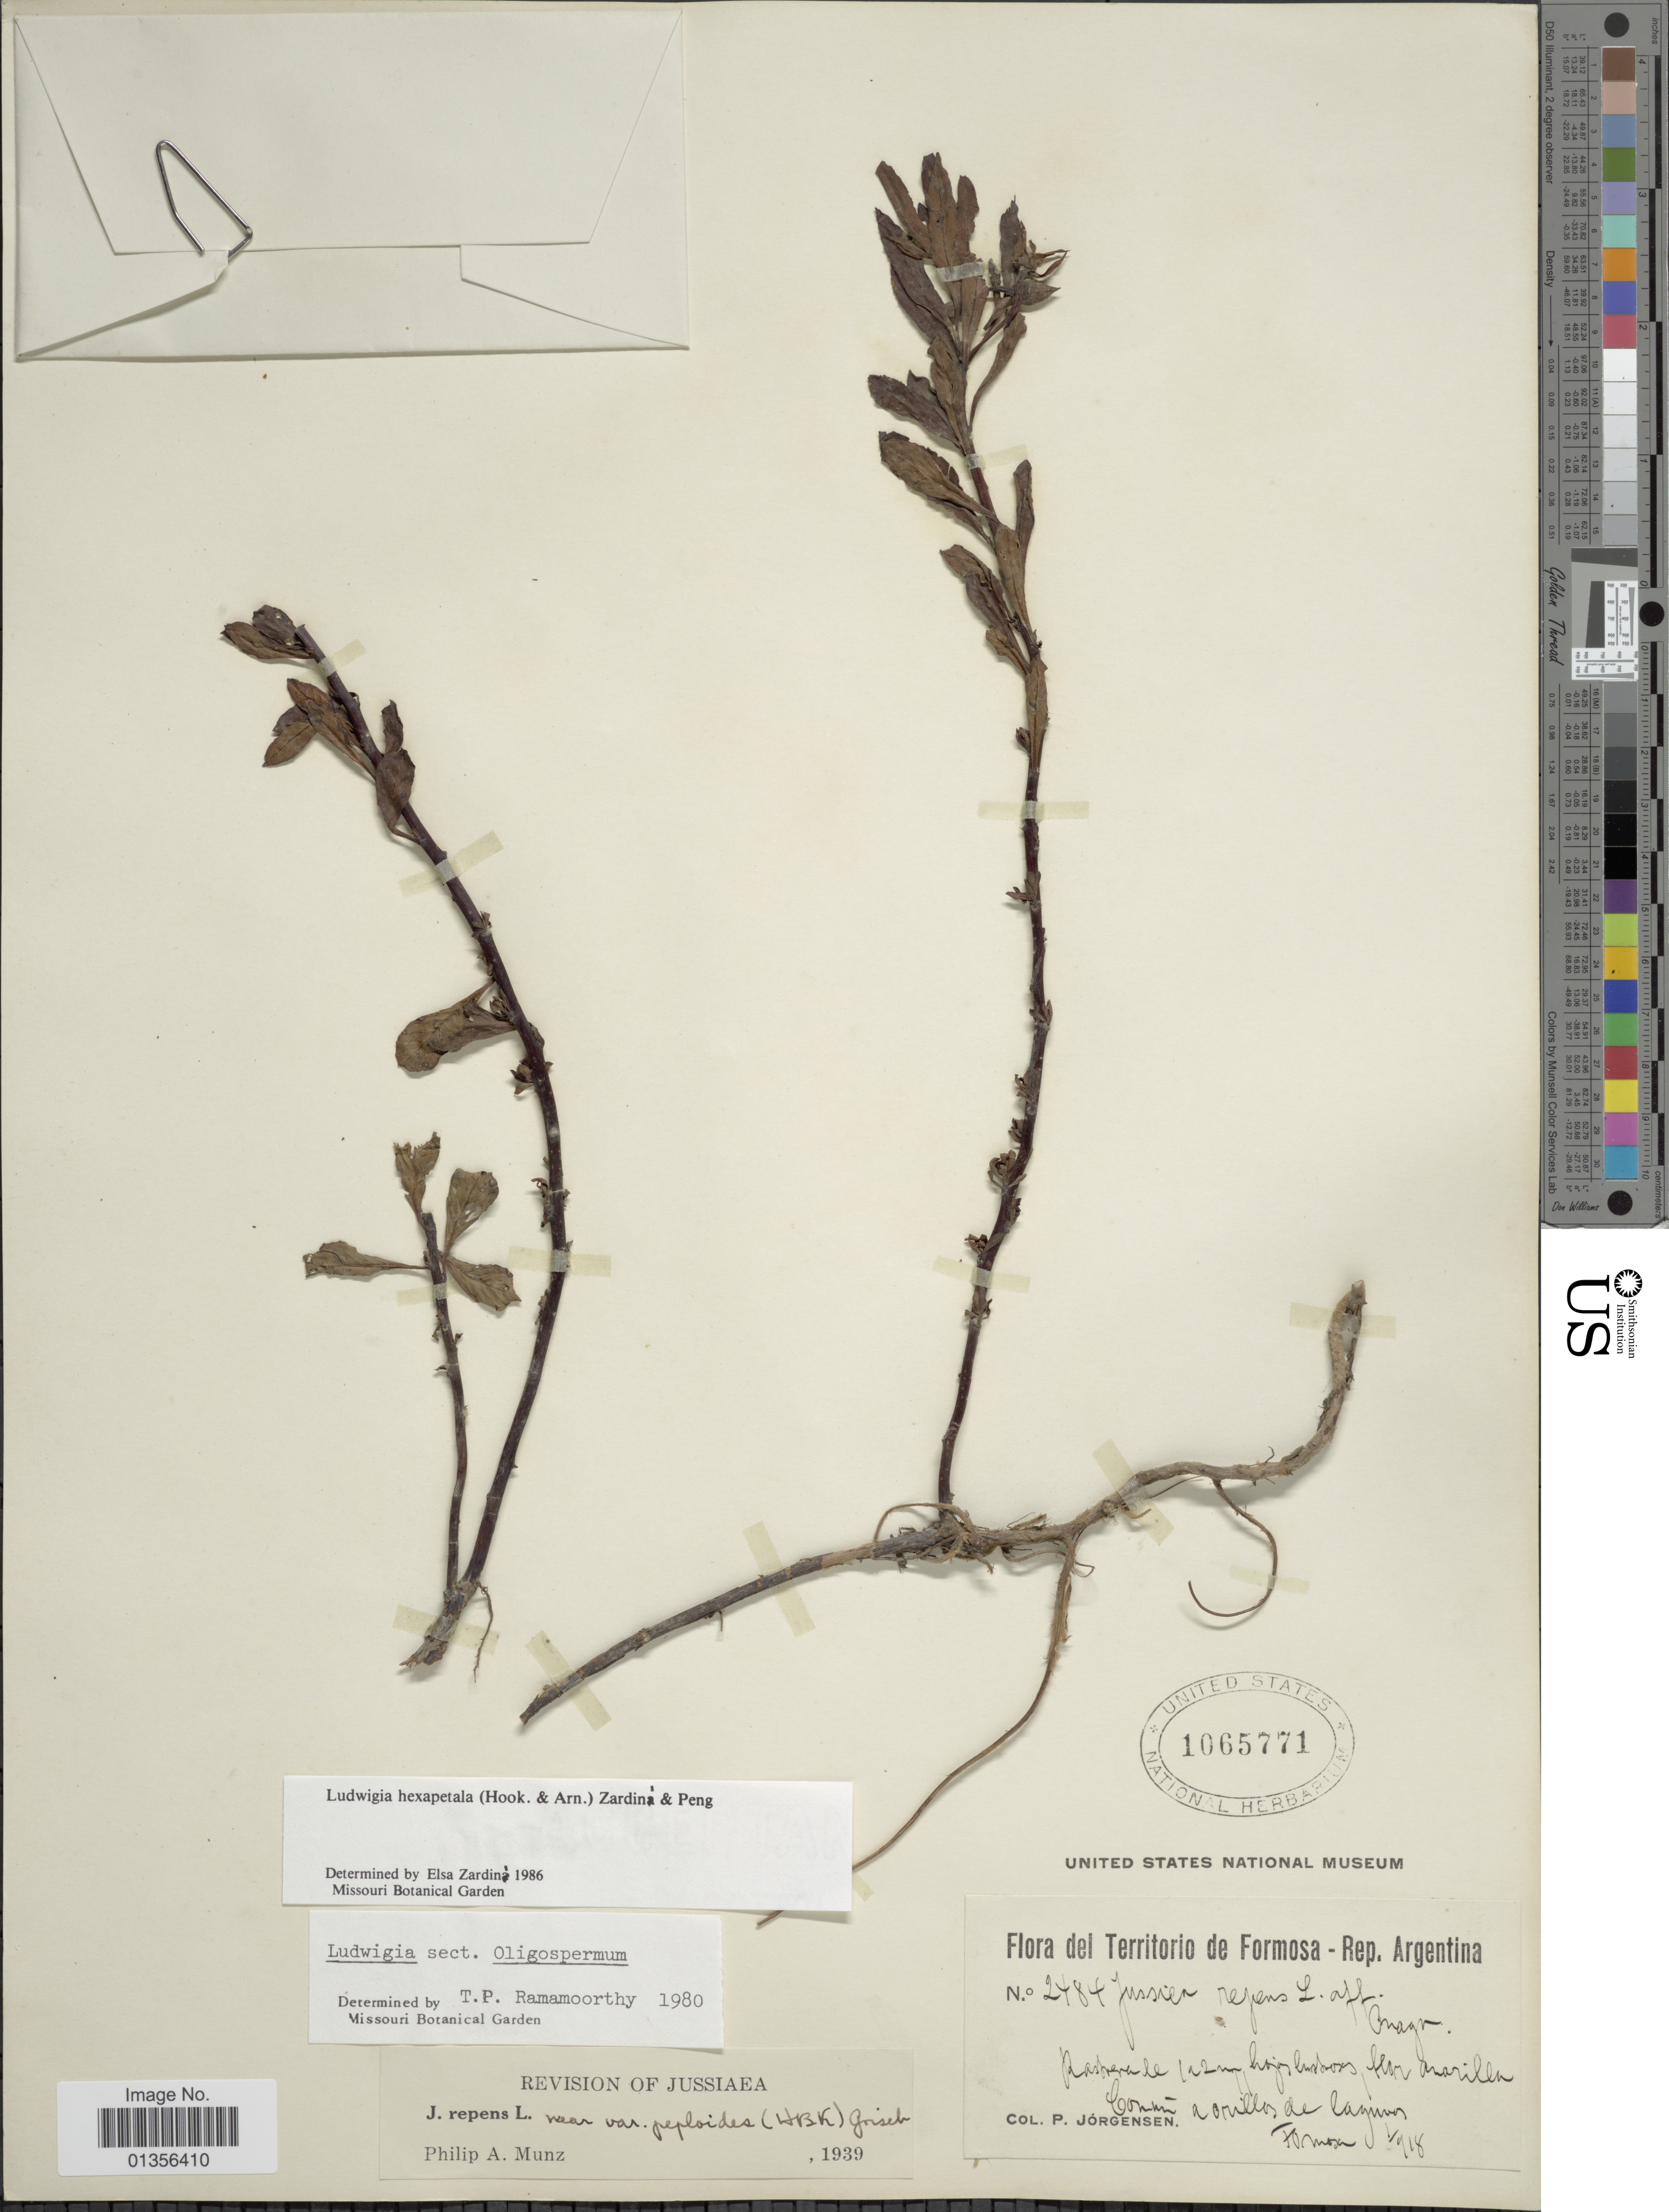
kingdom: Plantae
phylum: Tracheophyta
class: Magnoliopsida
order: Myrtales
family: Onagraceae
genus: Ludwigia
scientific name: Ludwigia hexapetala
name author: (Hook. & Arn.) Zardini et al.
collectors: P. Jörgensen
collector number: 2484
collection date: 1918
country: Argentina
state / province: Formosa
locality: Rep. Argentina, Comun a orillas de lagunas.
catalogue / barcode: US 1065771